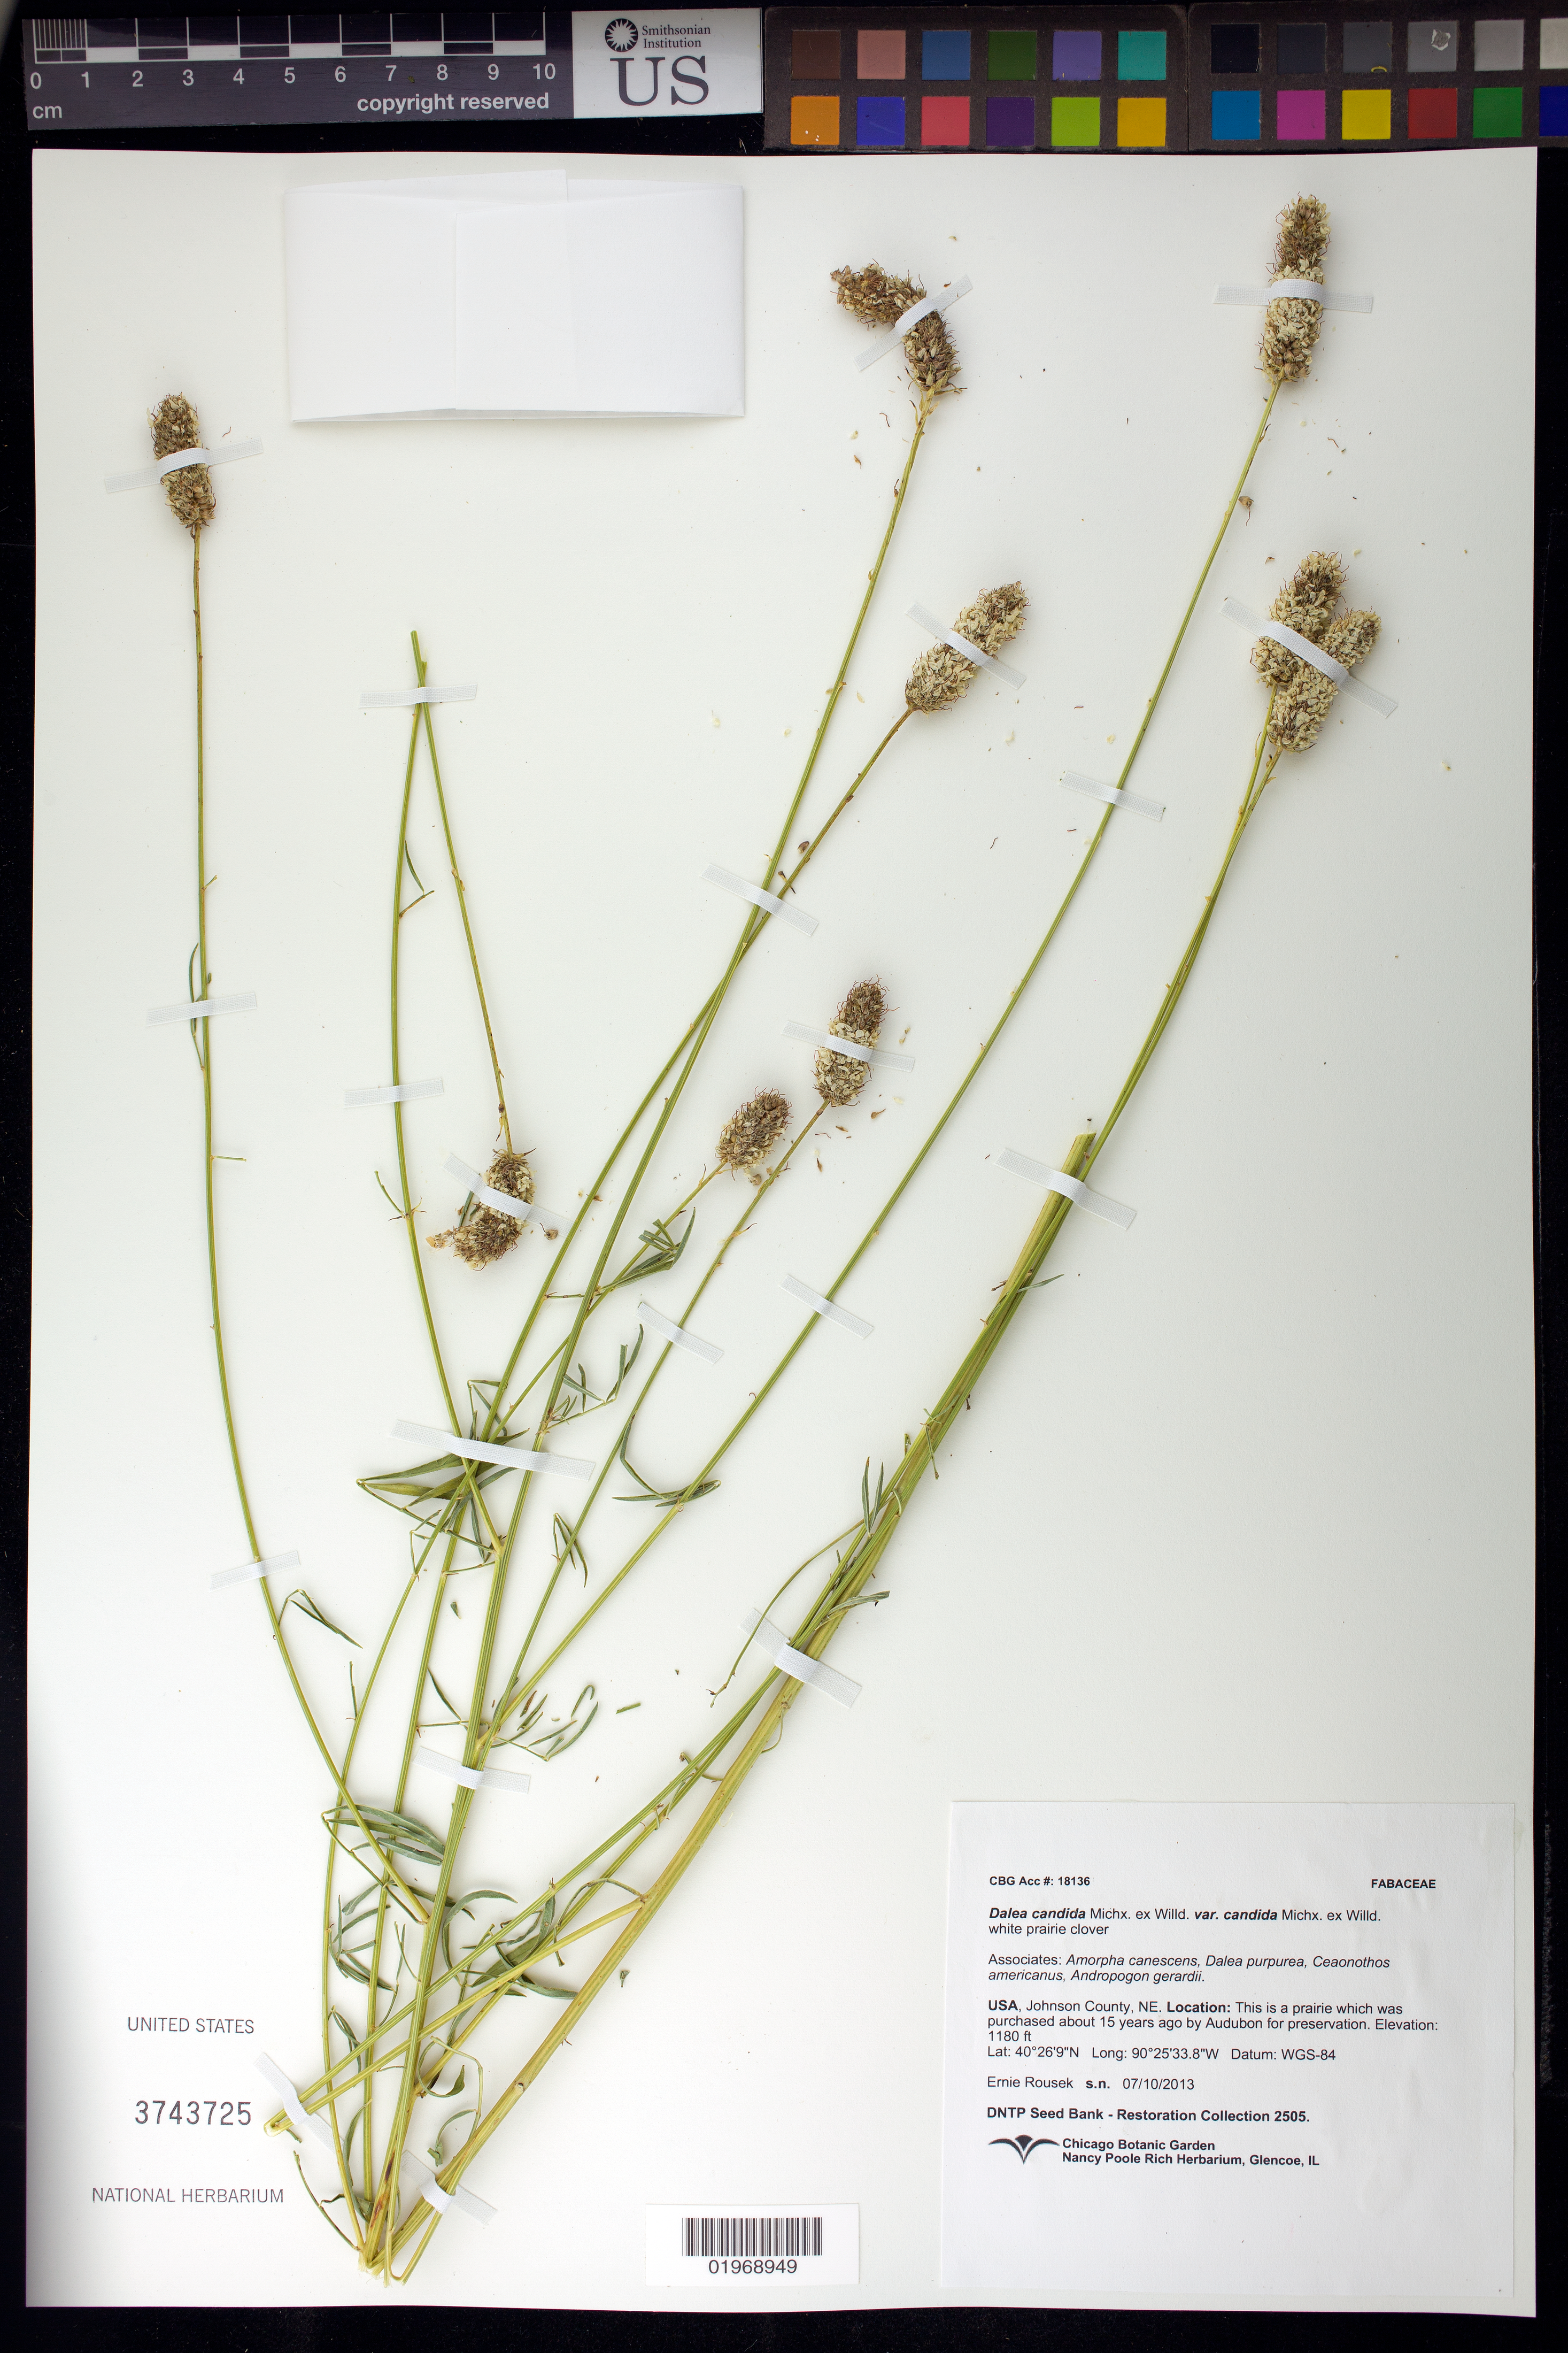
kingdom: Plantae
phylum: Tracheophyta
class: Magnoliopsida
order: Fabales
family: Fabaceae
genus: Dalea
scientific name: Dalea candida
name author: Michx. ex Willd.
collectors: E. Rousek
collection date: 2013-07-10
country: United States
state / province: Nebraska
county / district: Johnson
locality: Prairie which was purchased aboud 15 years ago by Audubon for preservation.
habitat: Prairie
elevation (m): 360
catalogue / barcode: US 3743725